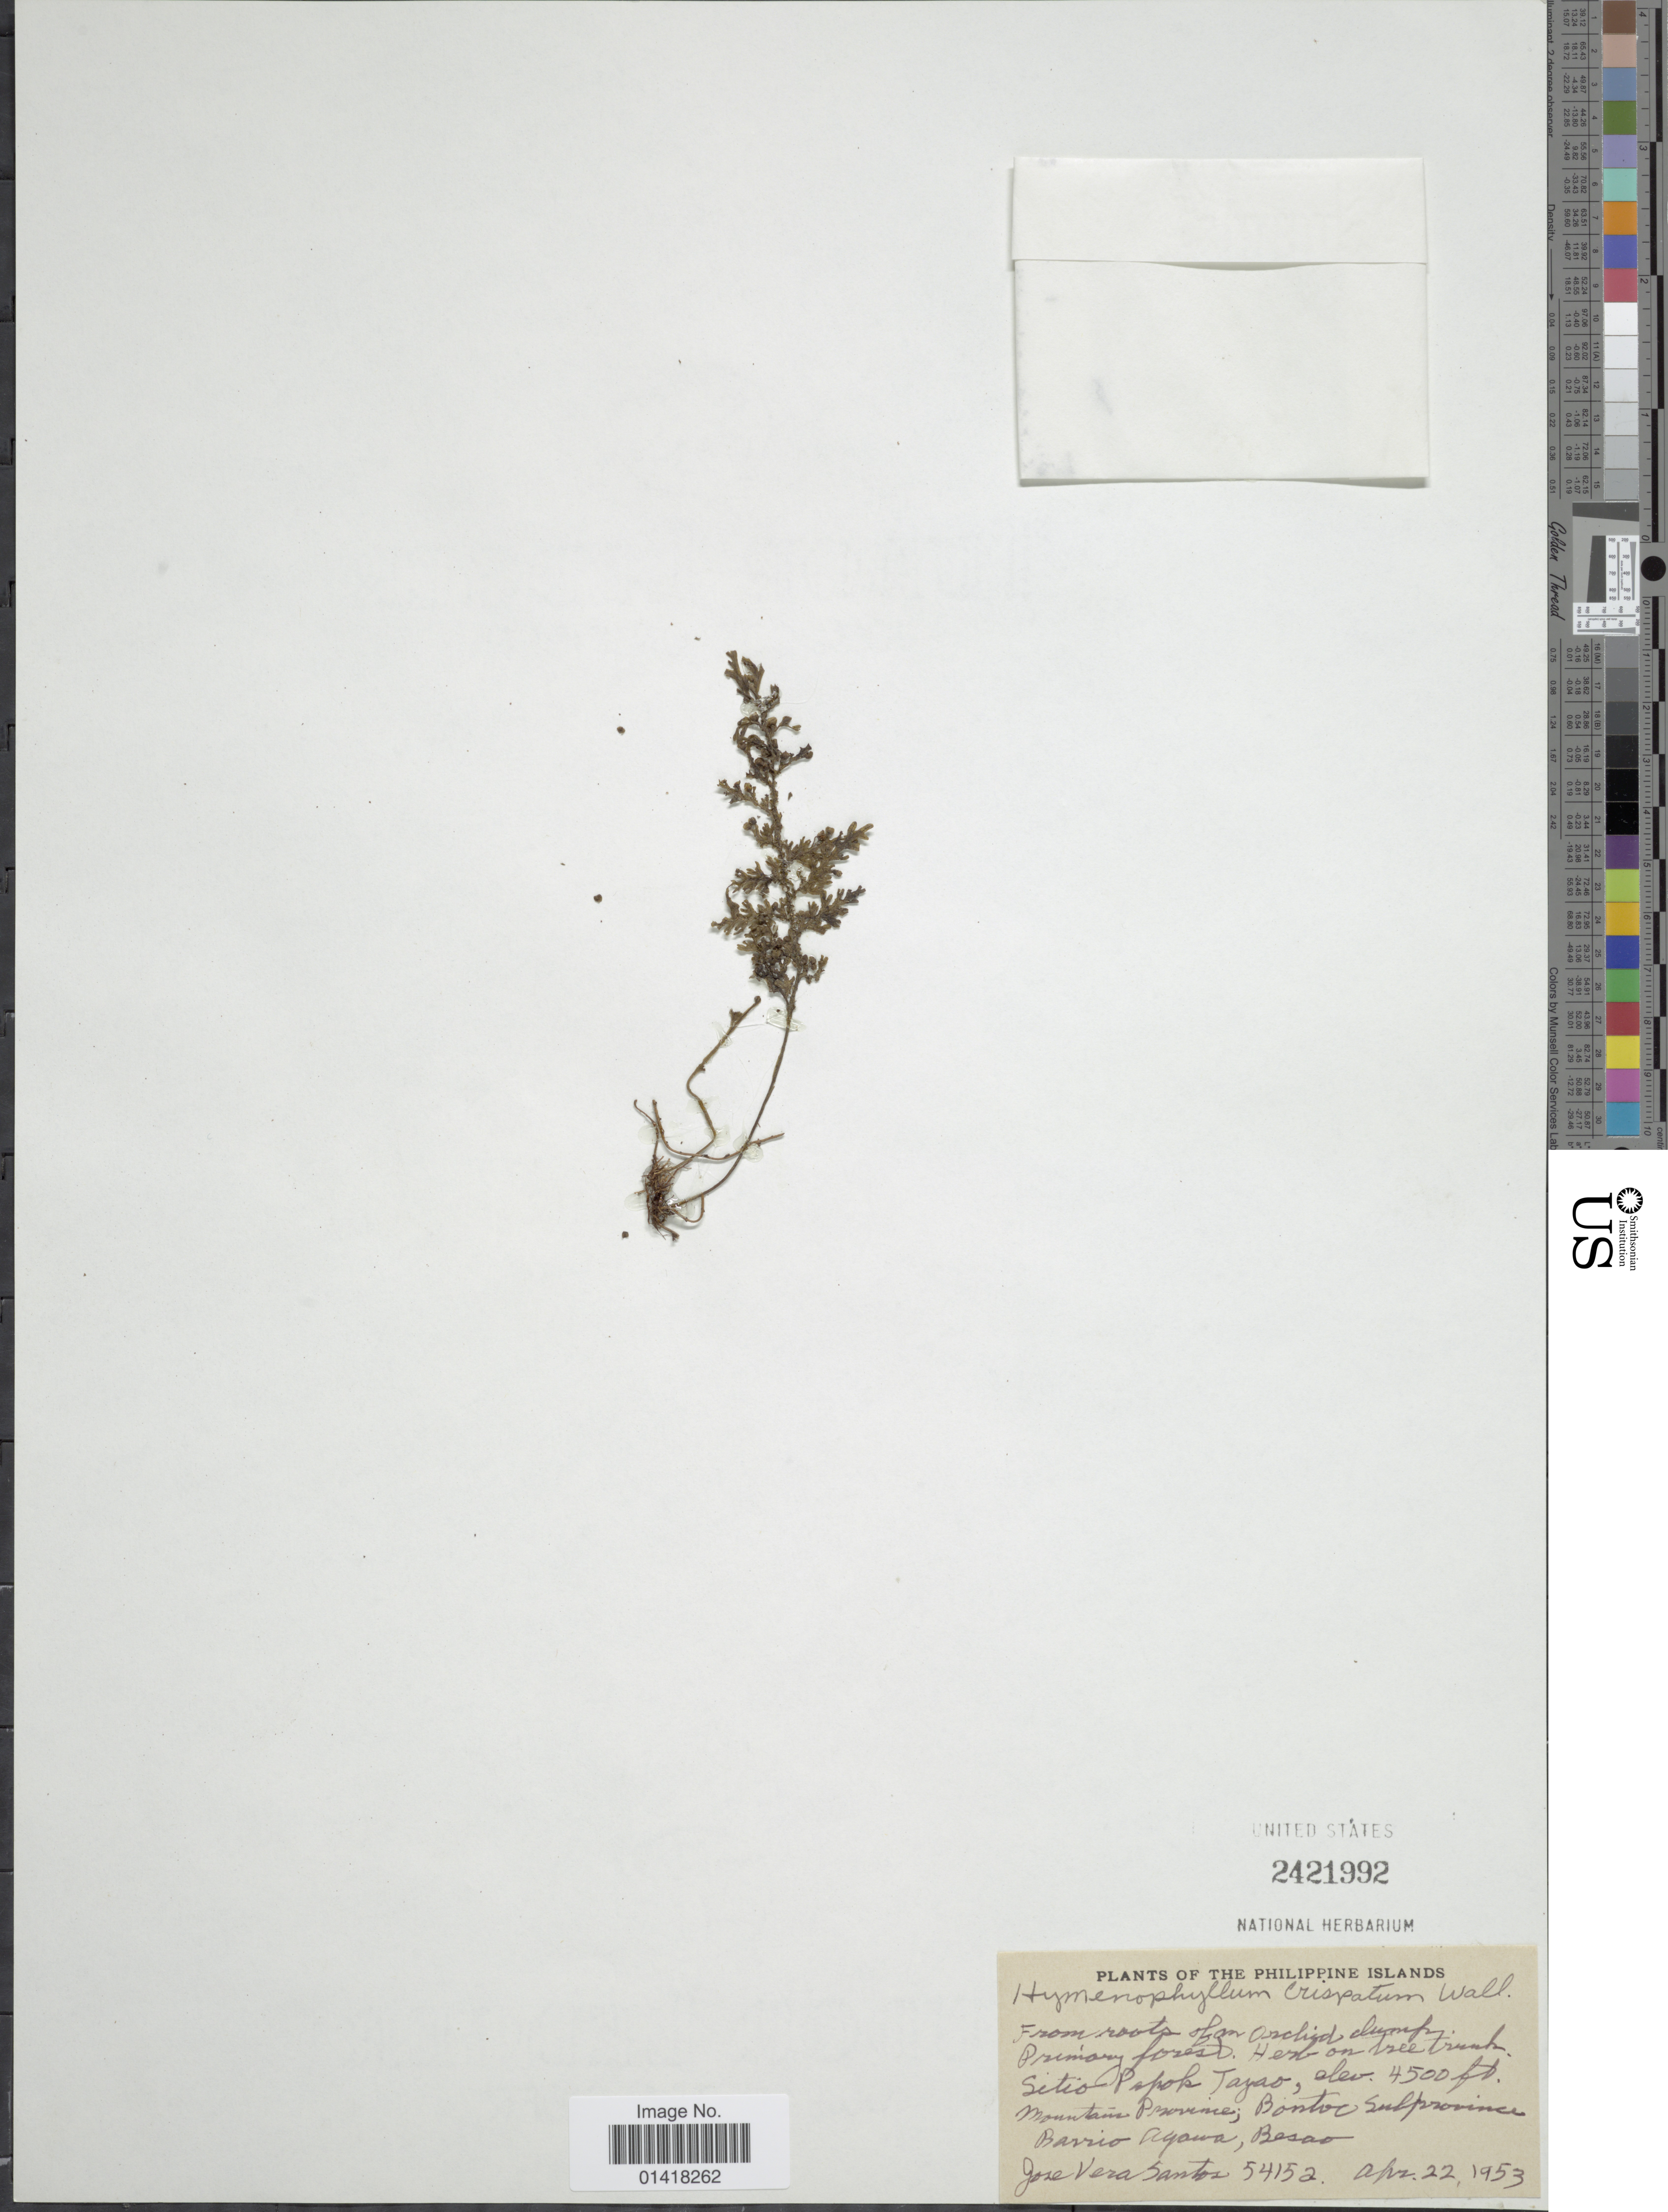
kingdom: Plantae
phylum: Tracheophyta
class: Polypodiopsida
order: Hymenophyllales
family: Hymenophyllaceae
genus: Hymenophyllum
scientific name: Hymenophyllum crispatum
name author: Wall. ex Hook. & Grev.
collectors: J. V. Santos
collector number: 5415a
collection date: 1953-04-22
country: Philippines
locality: The Philippines Islands. Primary forest. Sitio Papop Tayao. Mountain Province; Bontoc Subprovince, Barrio Ayawa, Besao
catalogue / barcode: US 2421992